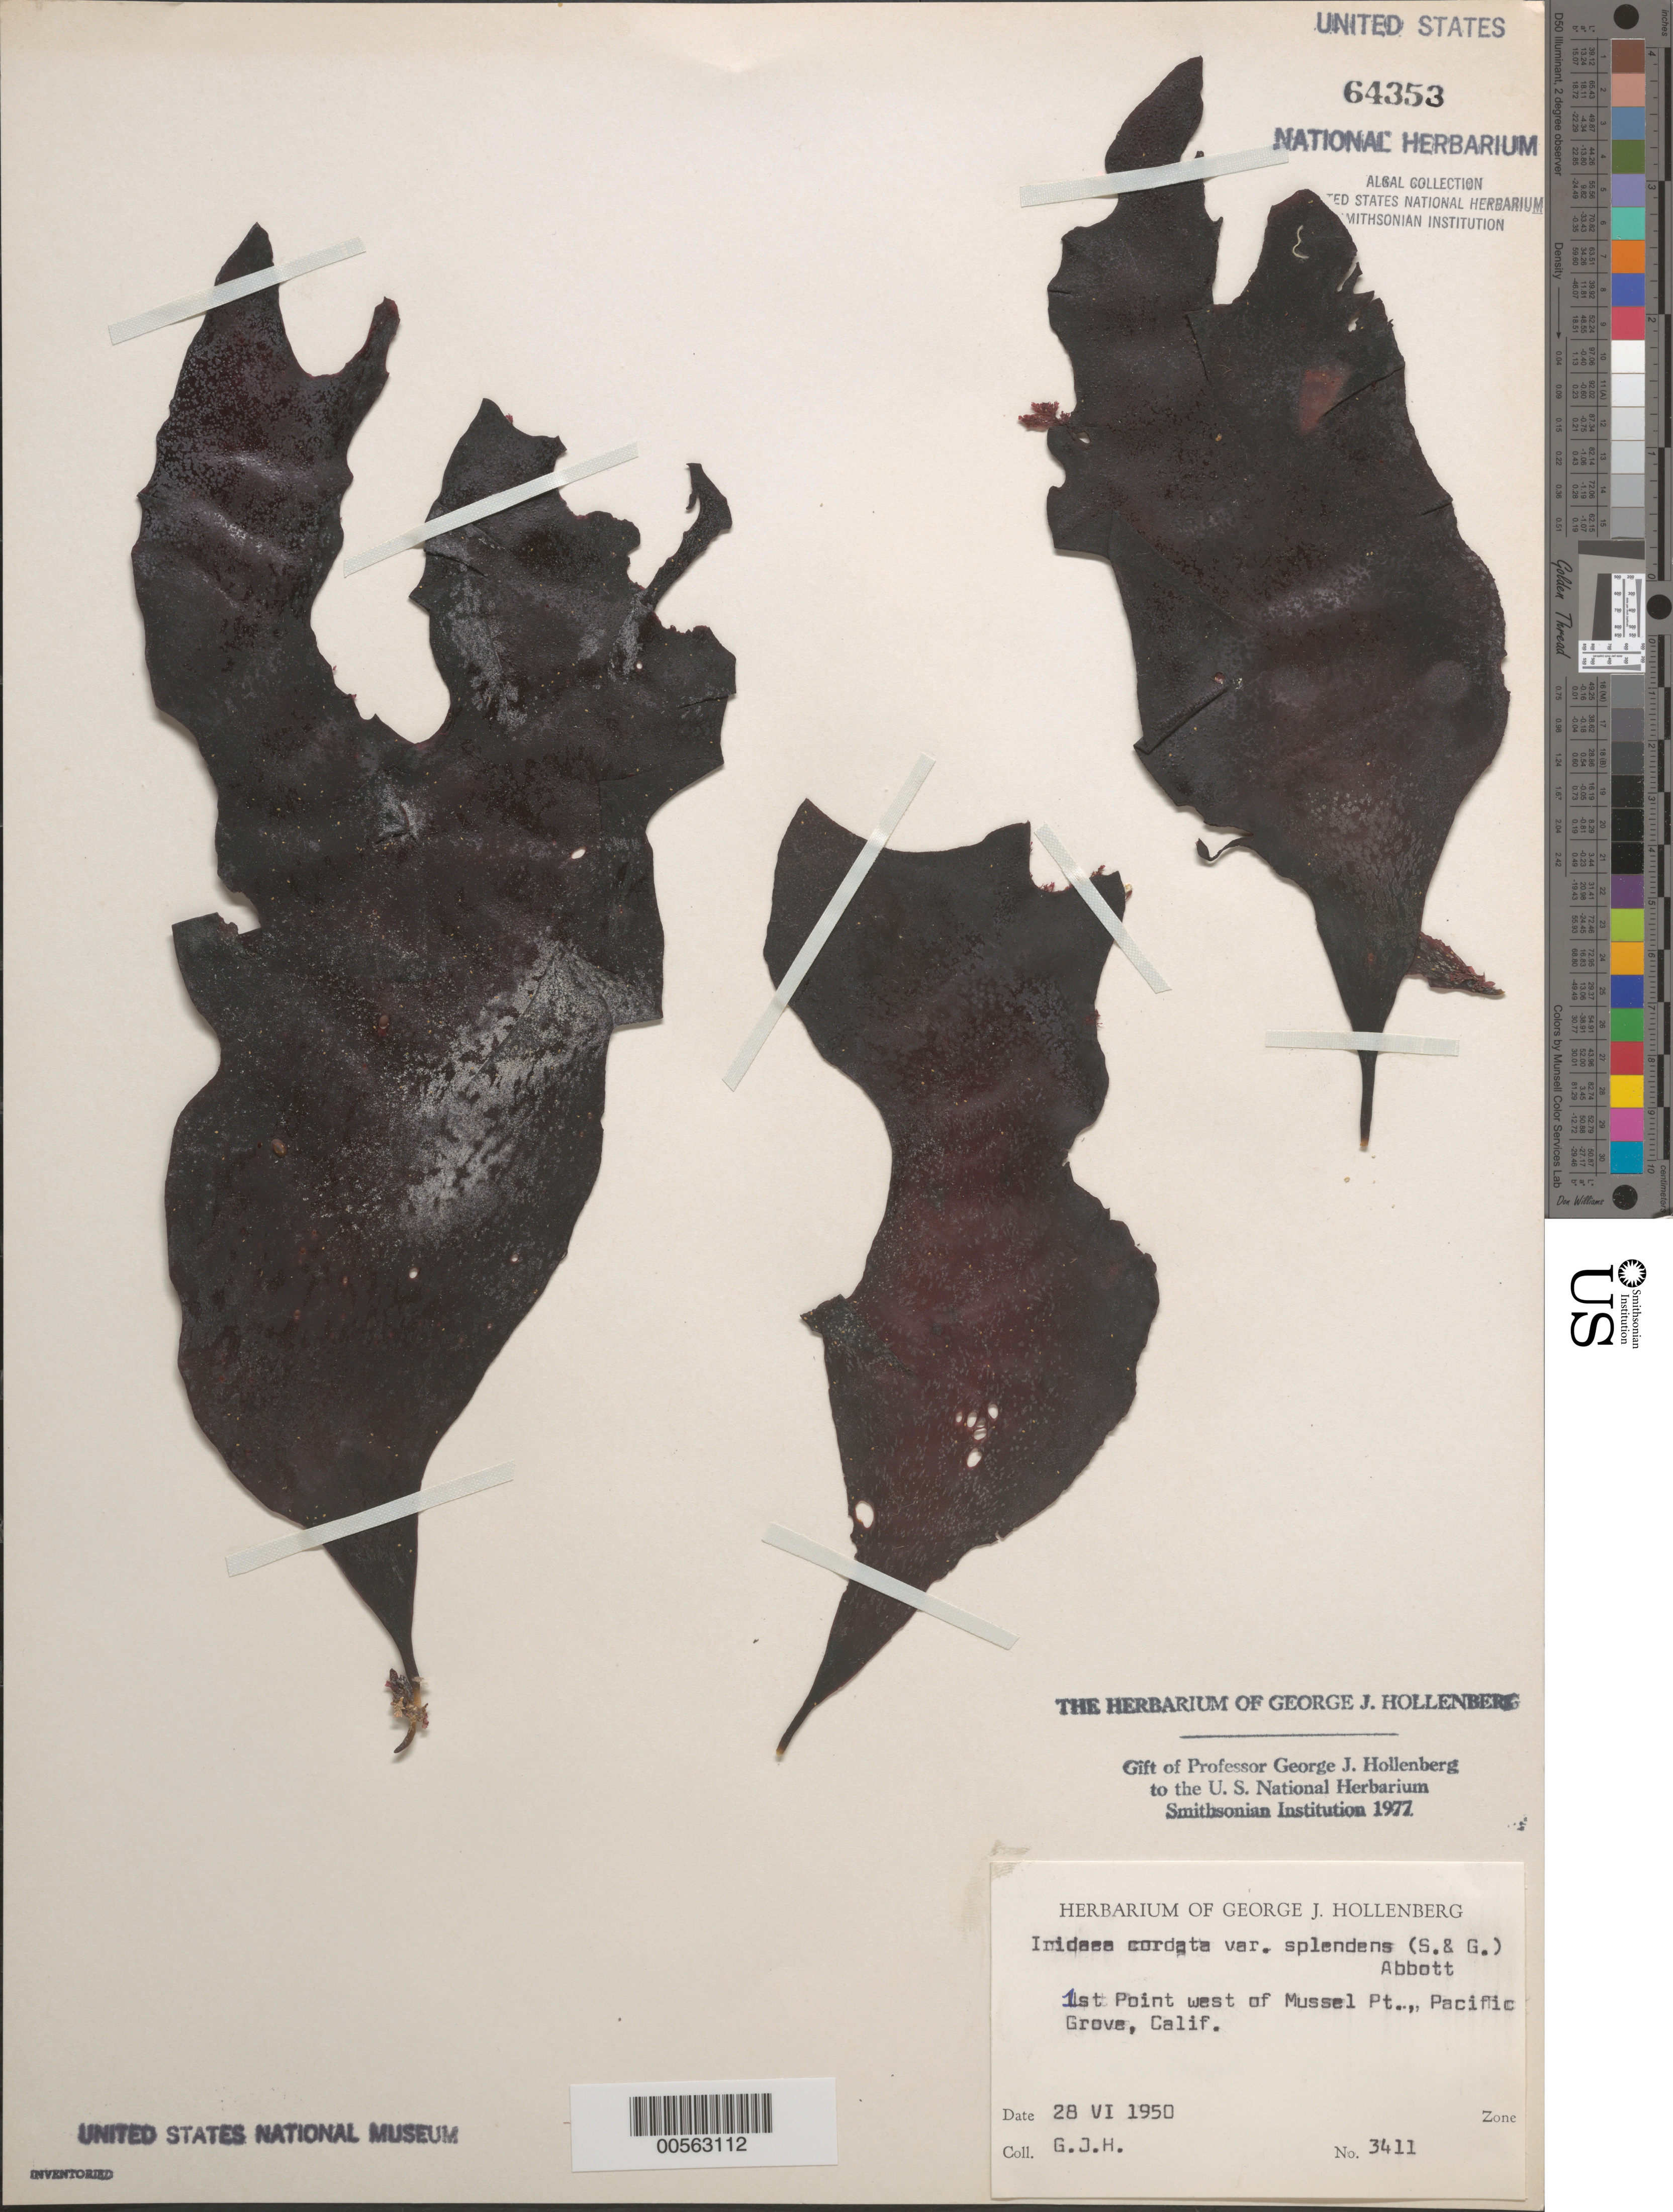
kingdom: Plantae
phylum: Rhodophyta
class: Florideophyceae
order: Gigartinales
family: Gigartinaceae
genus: Iridaea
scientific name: Iridaea cordata var. splendens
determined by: Hollenberg, George J.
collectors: G. Hollenberg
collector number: GJH 3411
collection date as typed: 28 Jun 1950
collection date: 1950-06-28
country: United States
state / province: California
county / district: Monterey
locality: Pacific Grove, first point west of Mussel Point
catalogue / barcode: US 64353